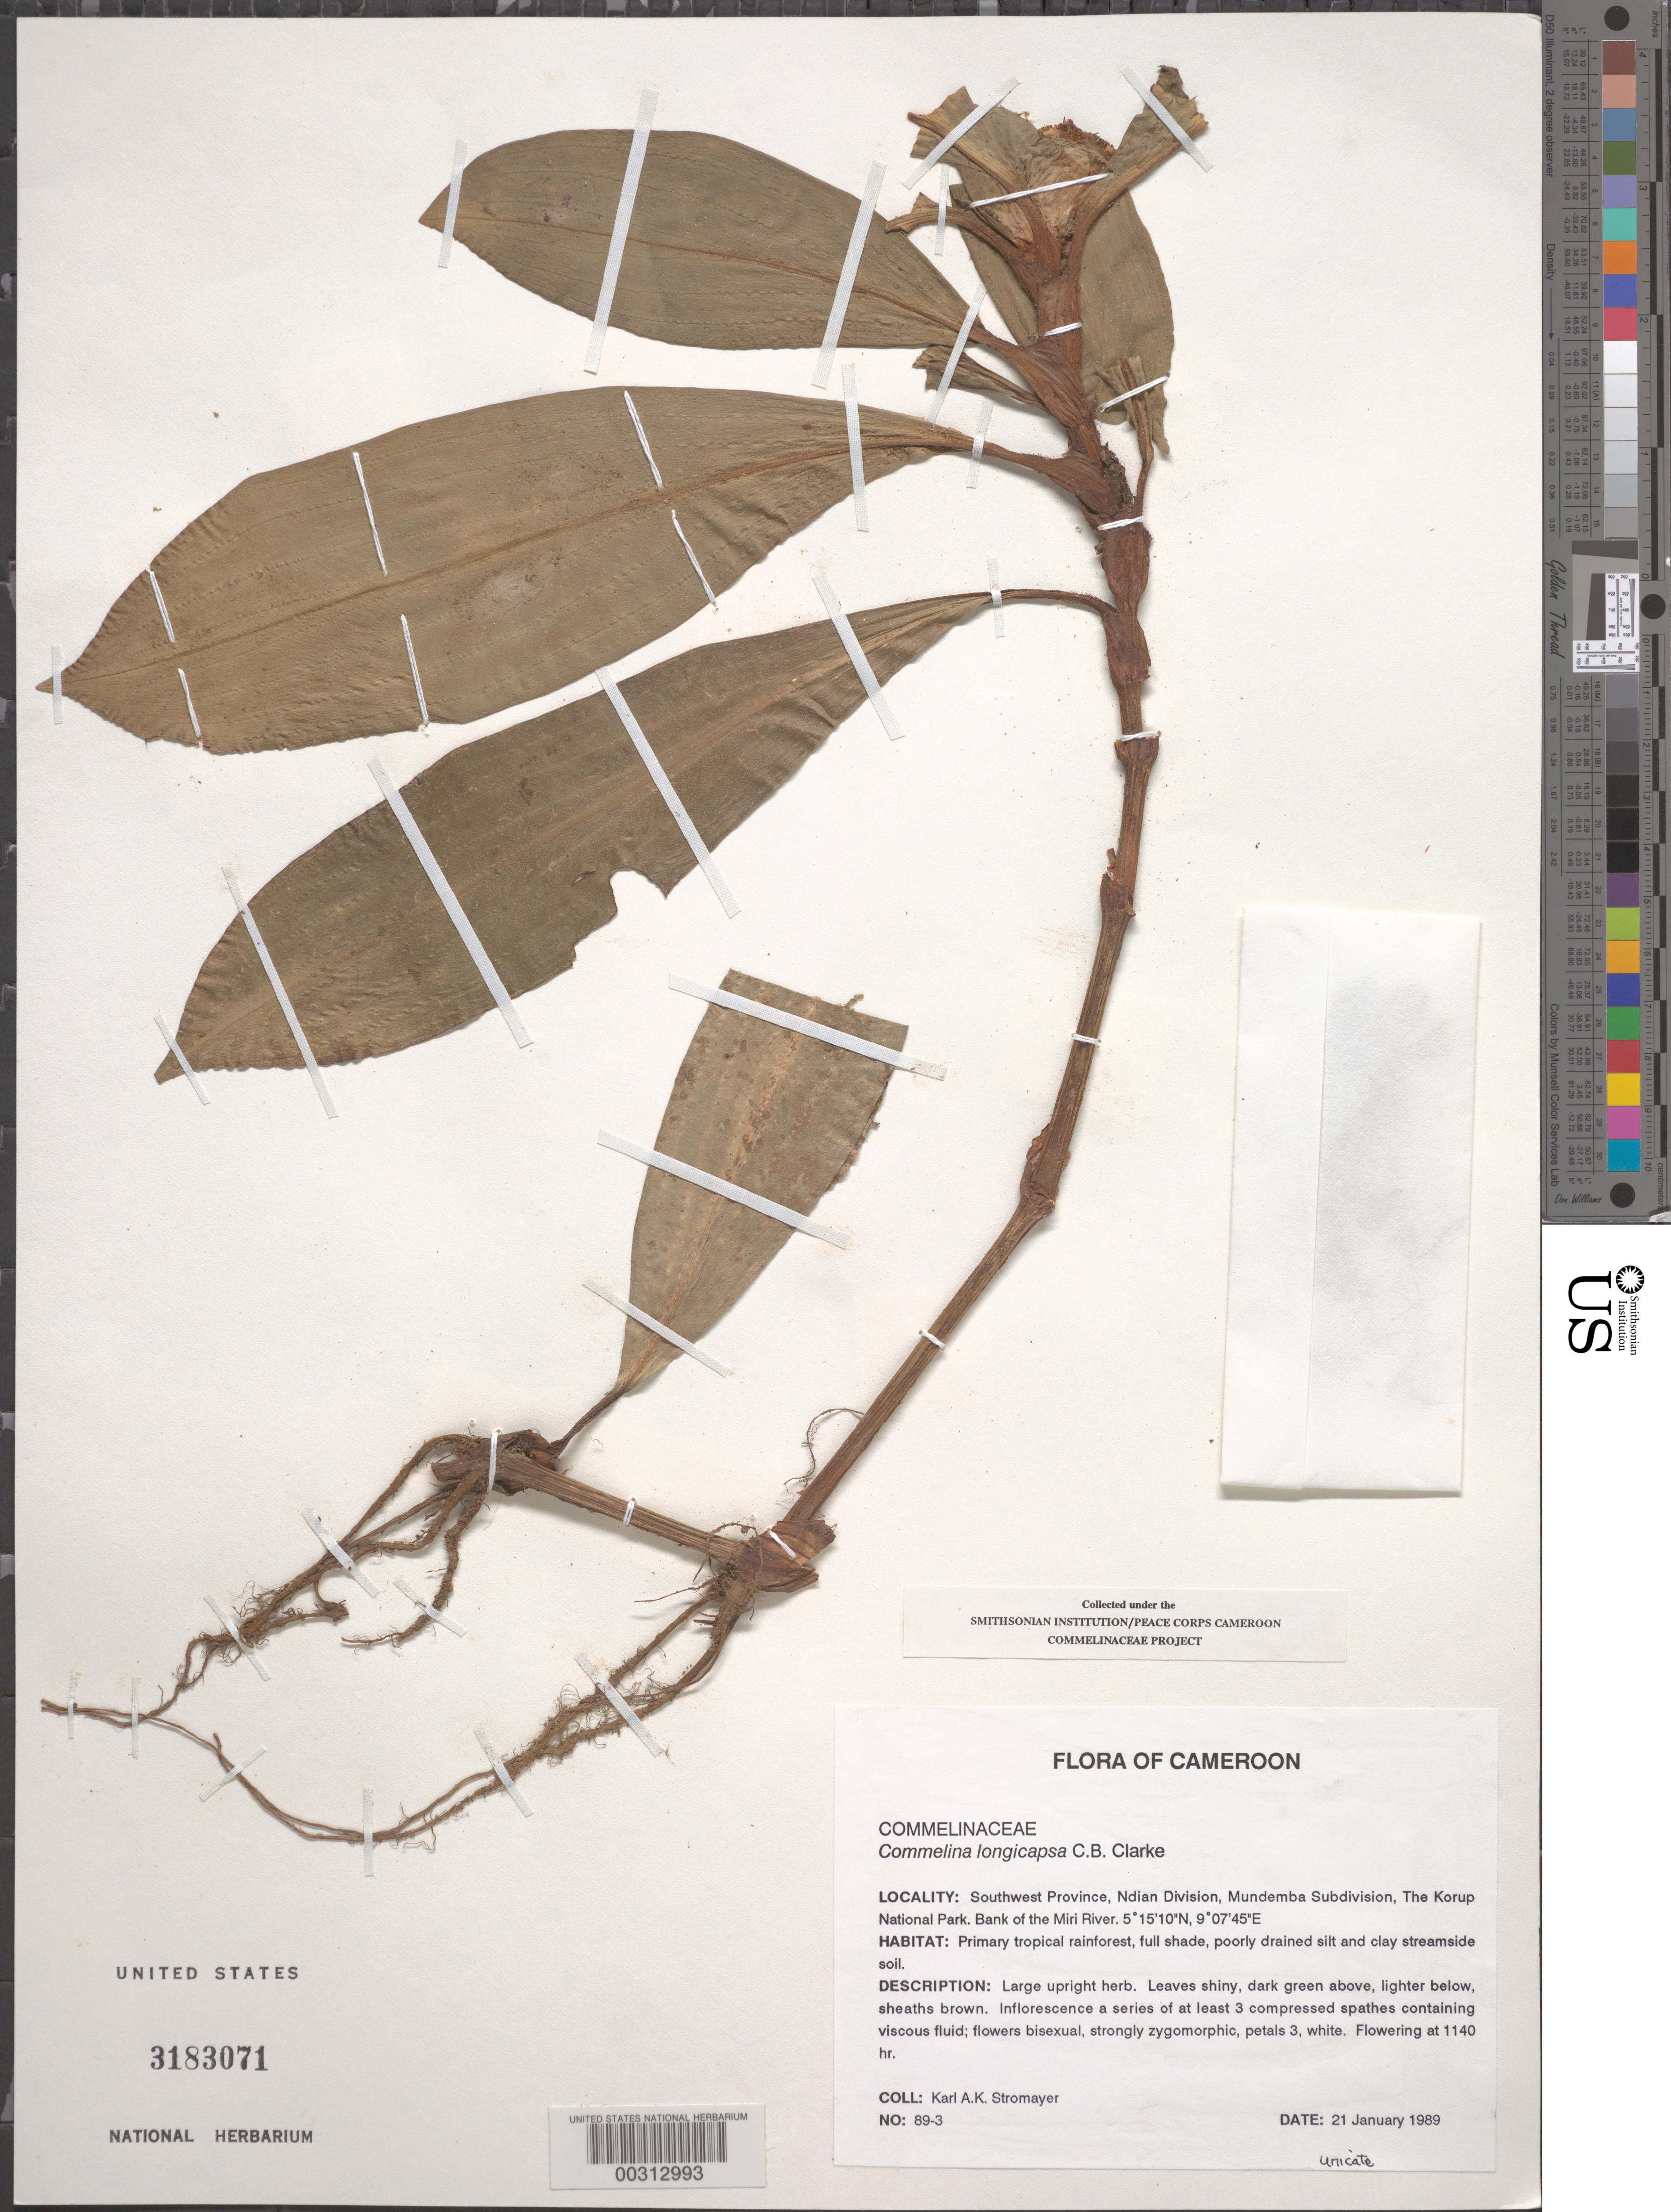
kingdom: Plantae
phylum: Tracheophyta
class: Liliopsida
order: Commelinales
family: Commelinaceae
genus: Commelina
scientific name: Commelina longicapsa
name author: C.B. Clarke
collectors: K. A. Stromayer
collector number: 89-3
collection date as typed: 21 Jan 1989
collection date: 1989-01-21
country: Cameroon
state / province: Sud-Ouest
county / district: Ndian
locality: Mundemba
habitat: Primary tropical rainforest, full shade, poorly drained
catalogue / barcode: US 3183071